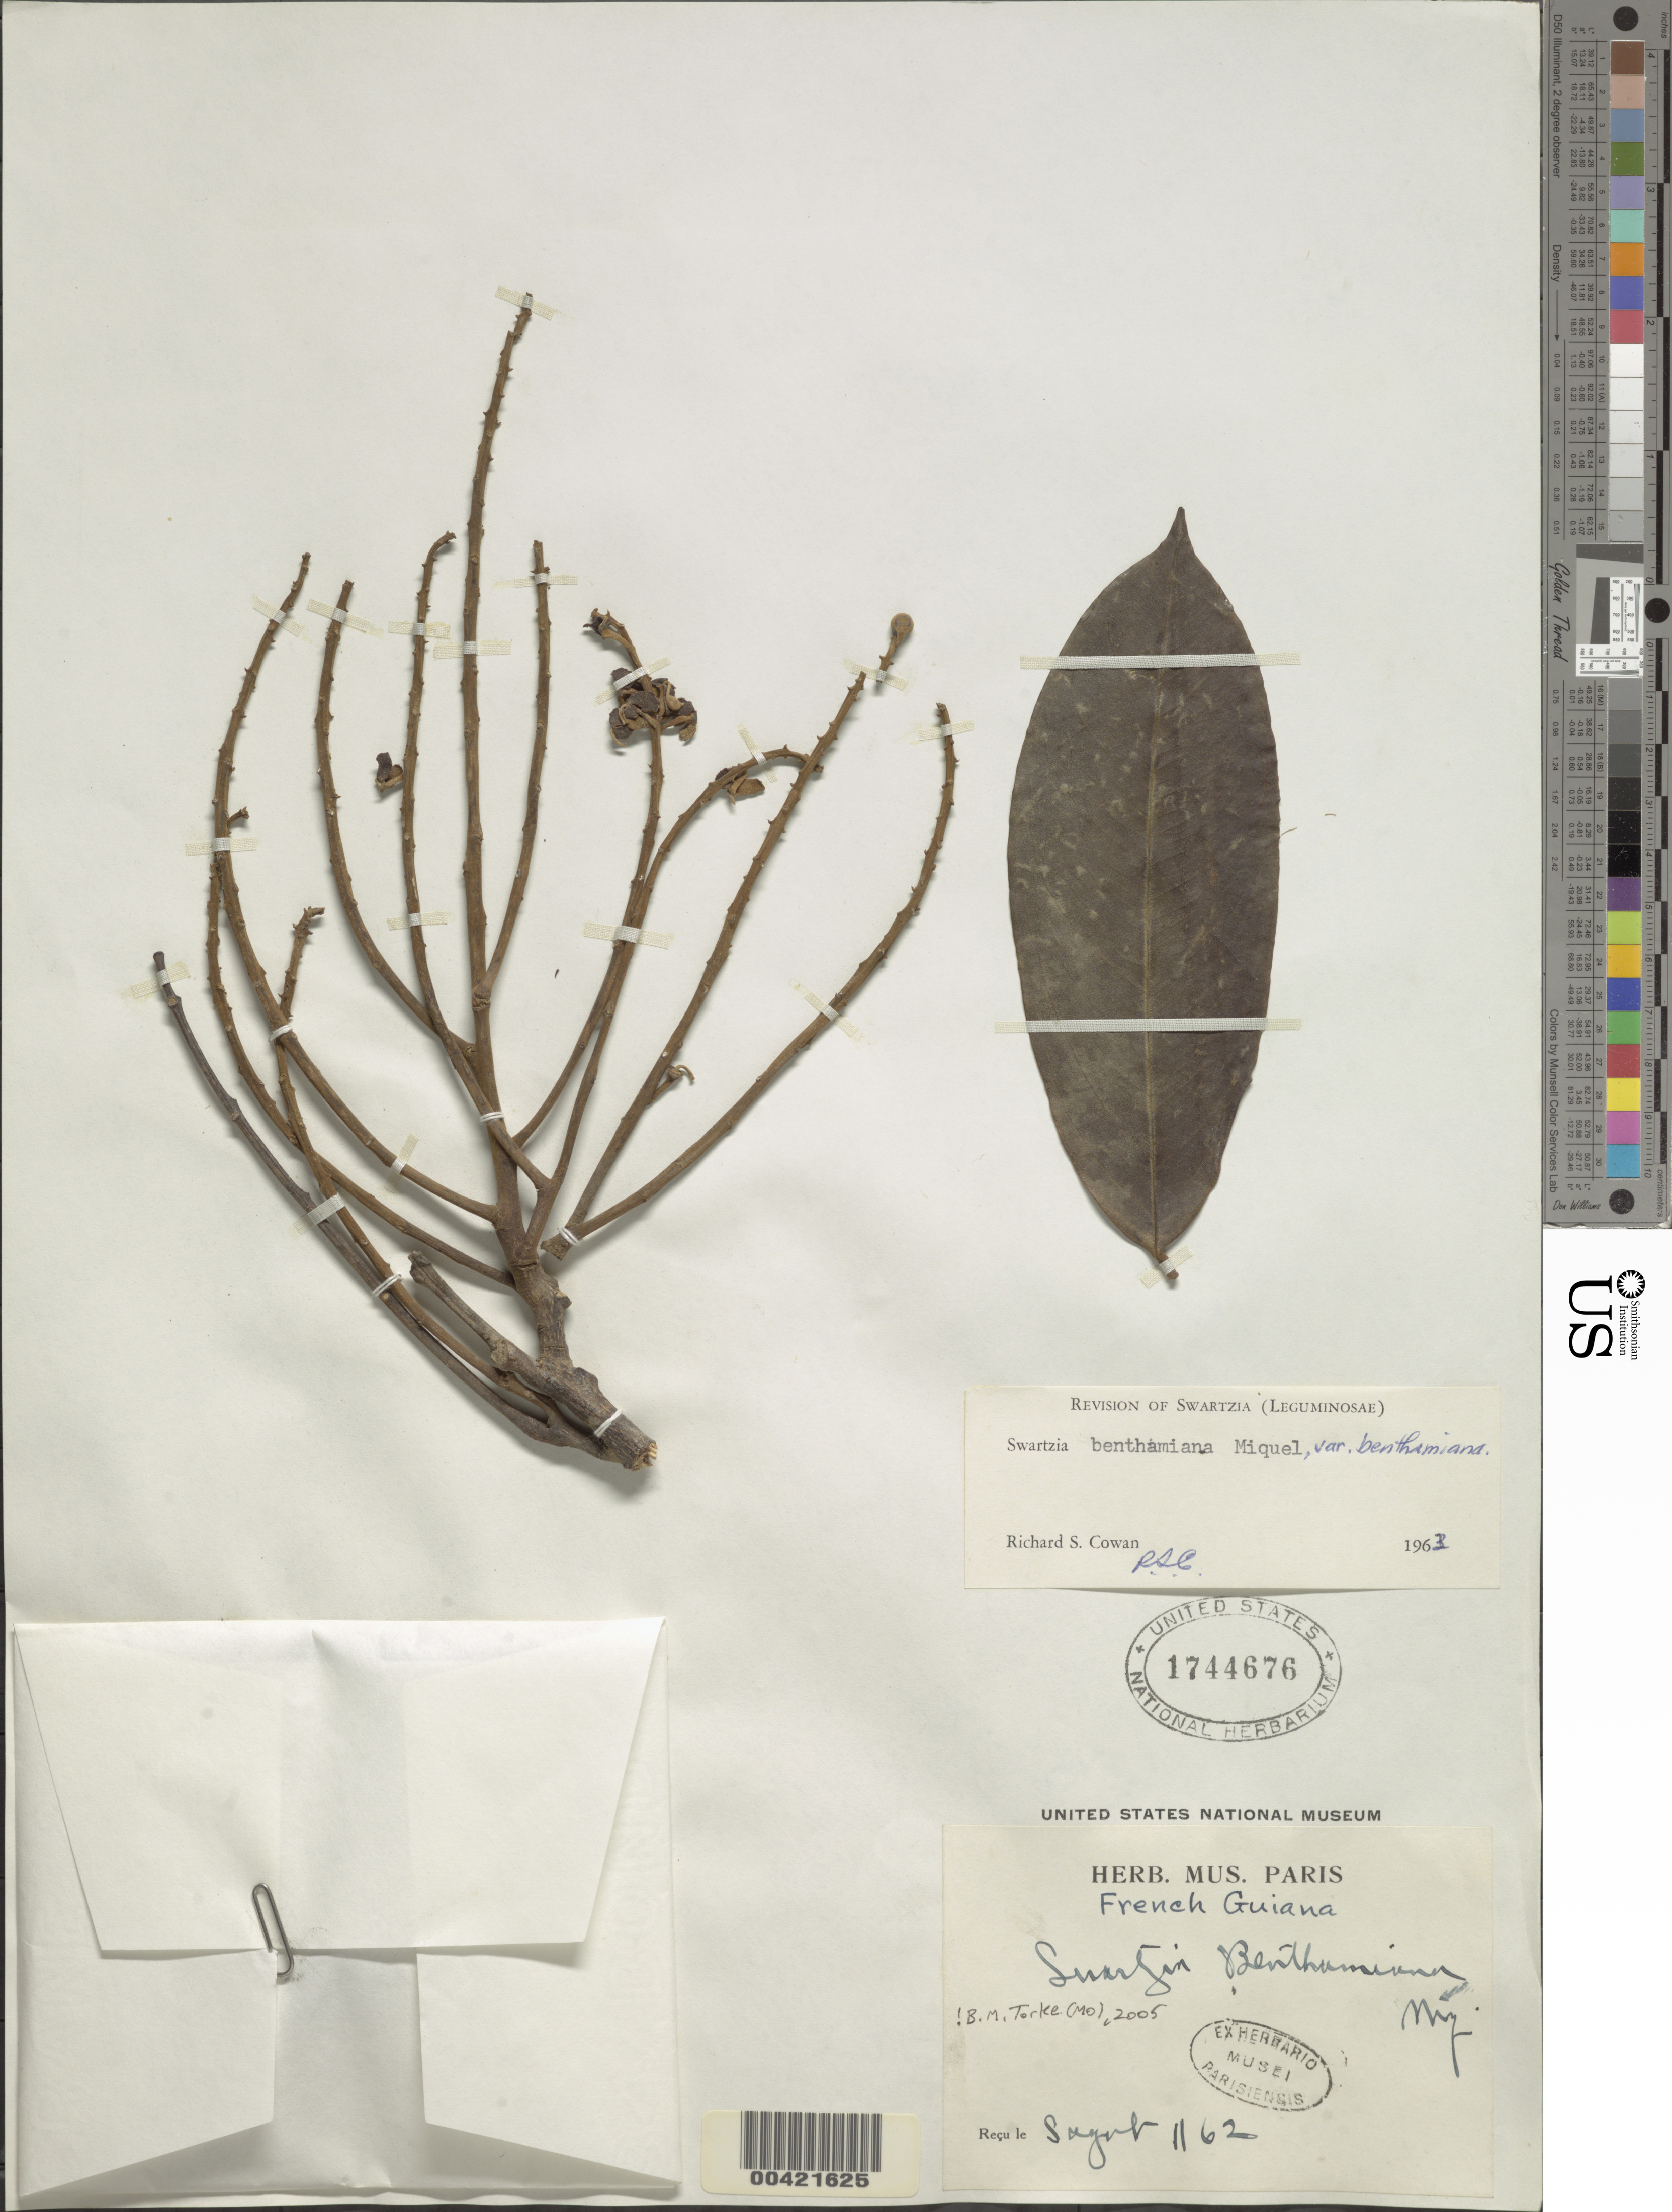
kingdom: Plantae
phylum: Tracheophyta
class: Magnoliopsida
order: Fabales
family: Fabaceae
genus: Swartzia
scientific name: Swartzia benthamiana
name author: Miq.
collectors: Sagot, --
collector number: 1162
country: French Guiana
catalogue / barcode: US 1744676